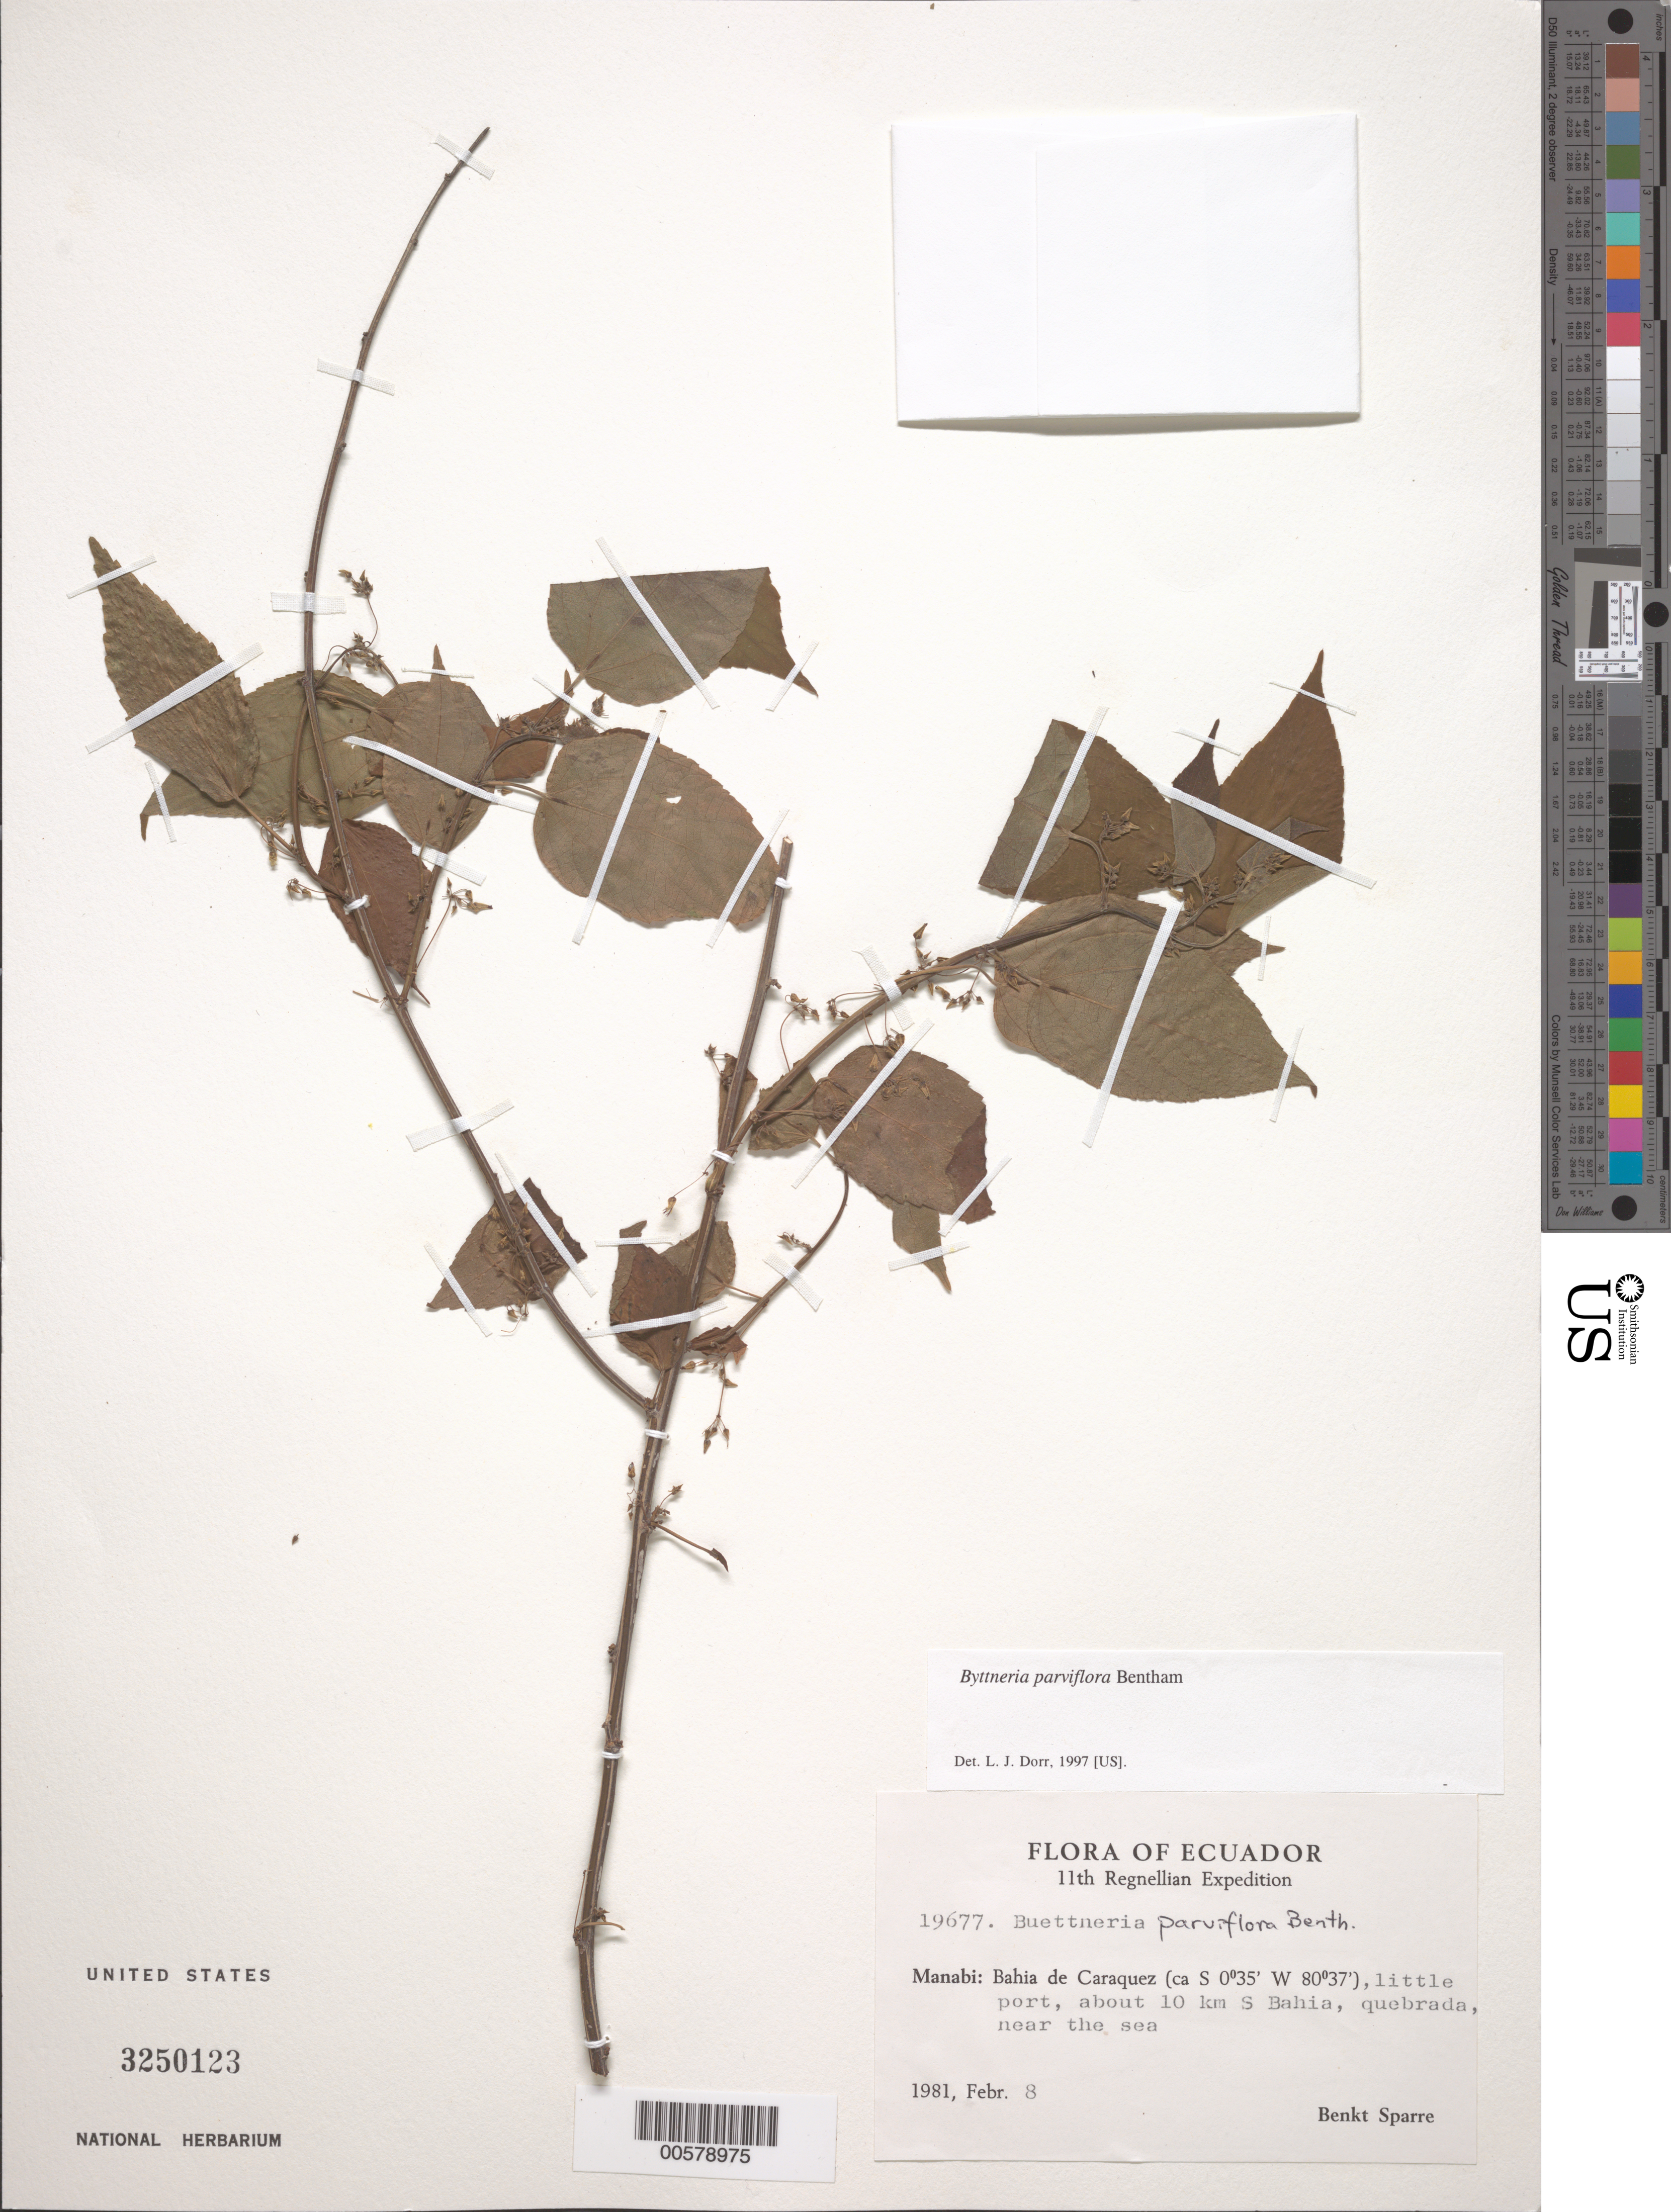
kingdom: Plantae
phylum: Tracheophyta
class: Magnoliopsida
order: Malvales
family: Malvaceae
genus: Byttneria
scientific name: Byttneria parviflora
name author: Benth.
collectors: B. Sparre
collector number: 19677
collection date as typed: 08 Feb 1981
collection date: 1981-02-08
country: Ecuador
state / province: Manabí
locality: Bahia de Caraquez, little port, about 10 km S Bahia, Quebrada, near the sea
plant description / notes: A, NY, S, US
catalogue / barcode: US 3250123